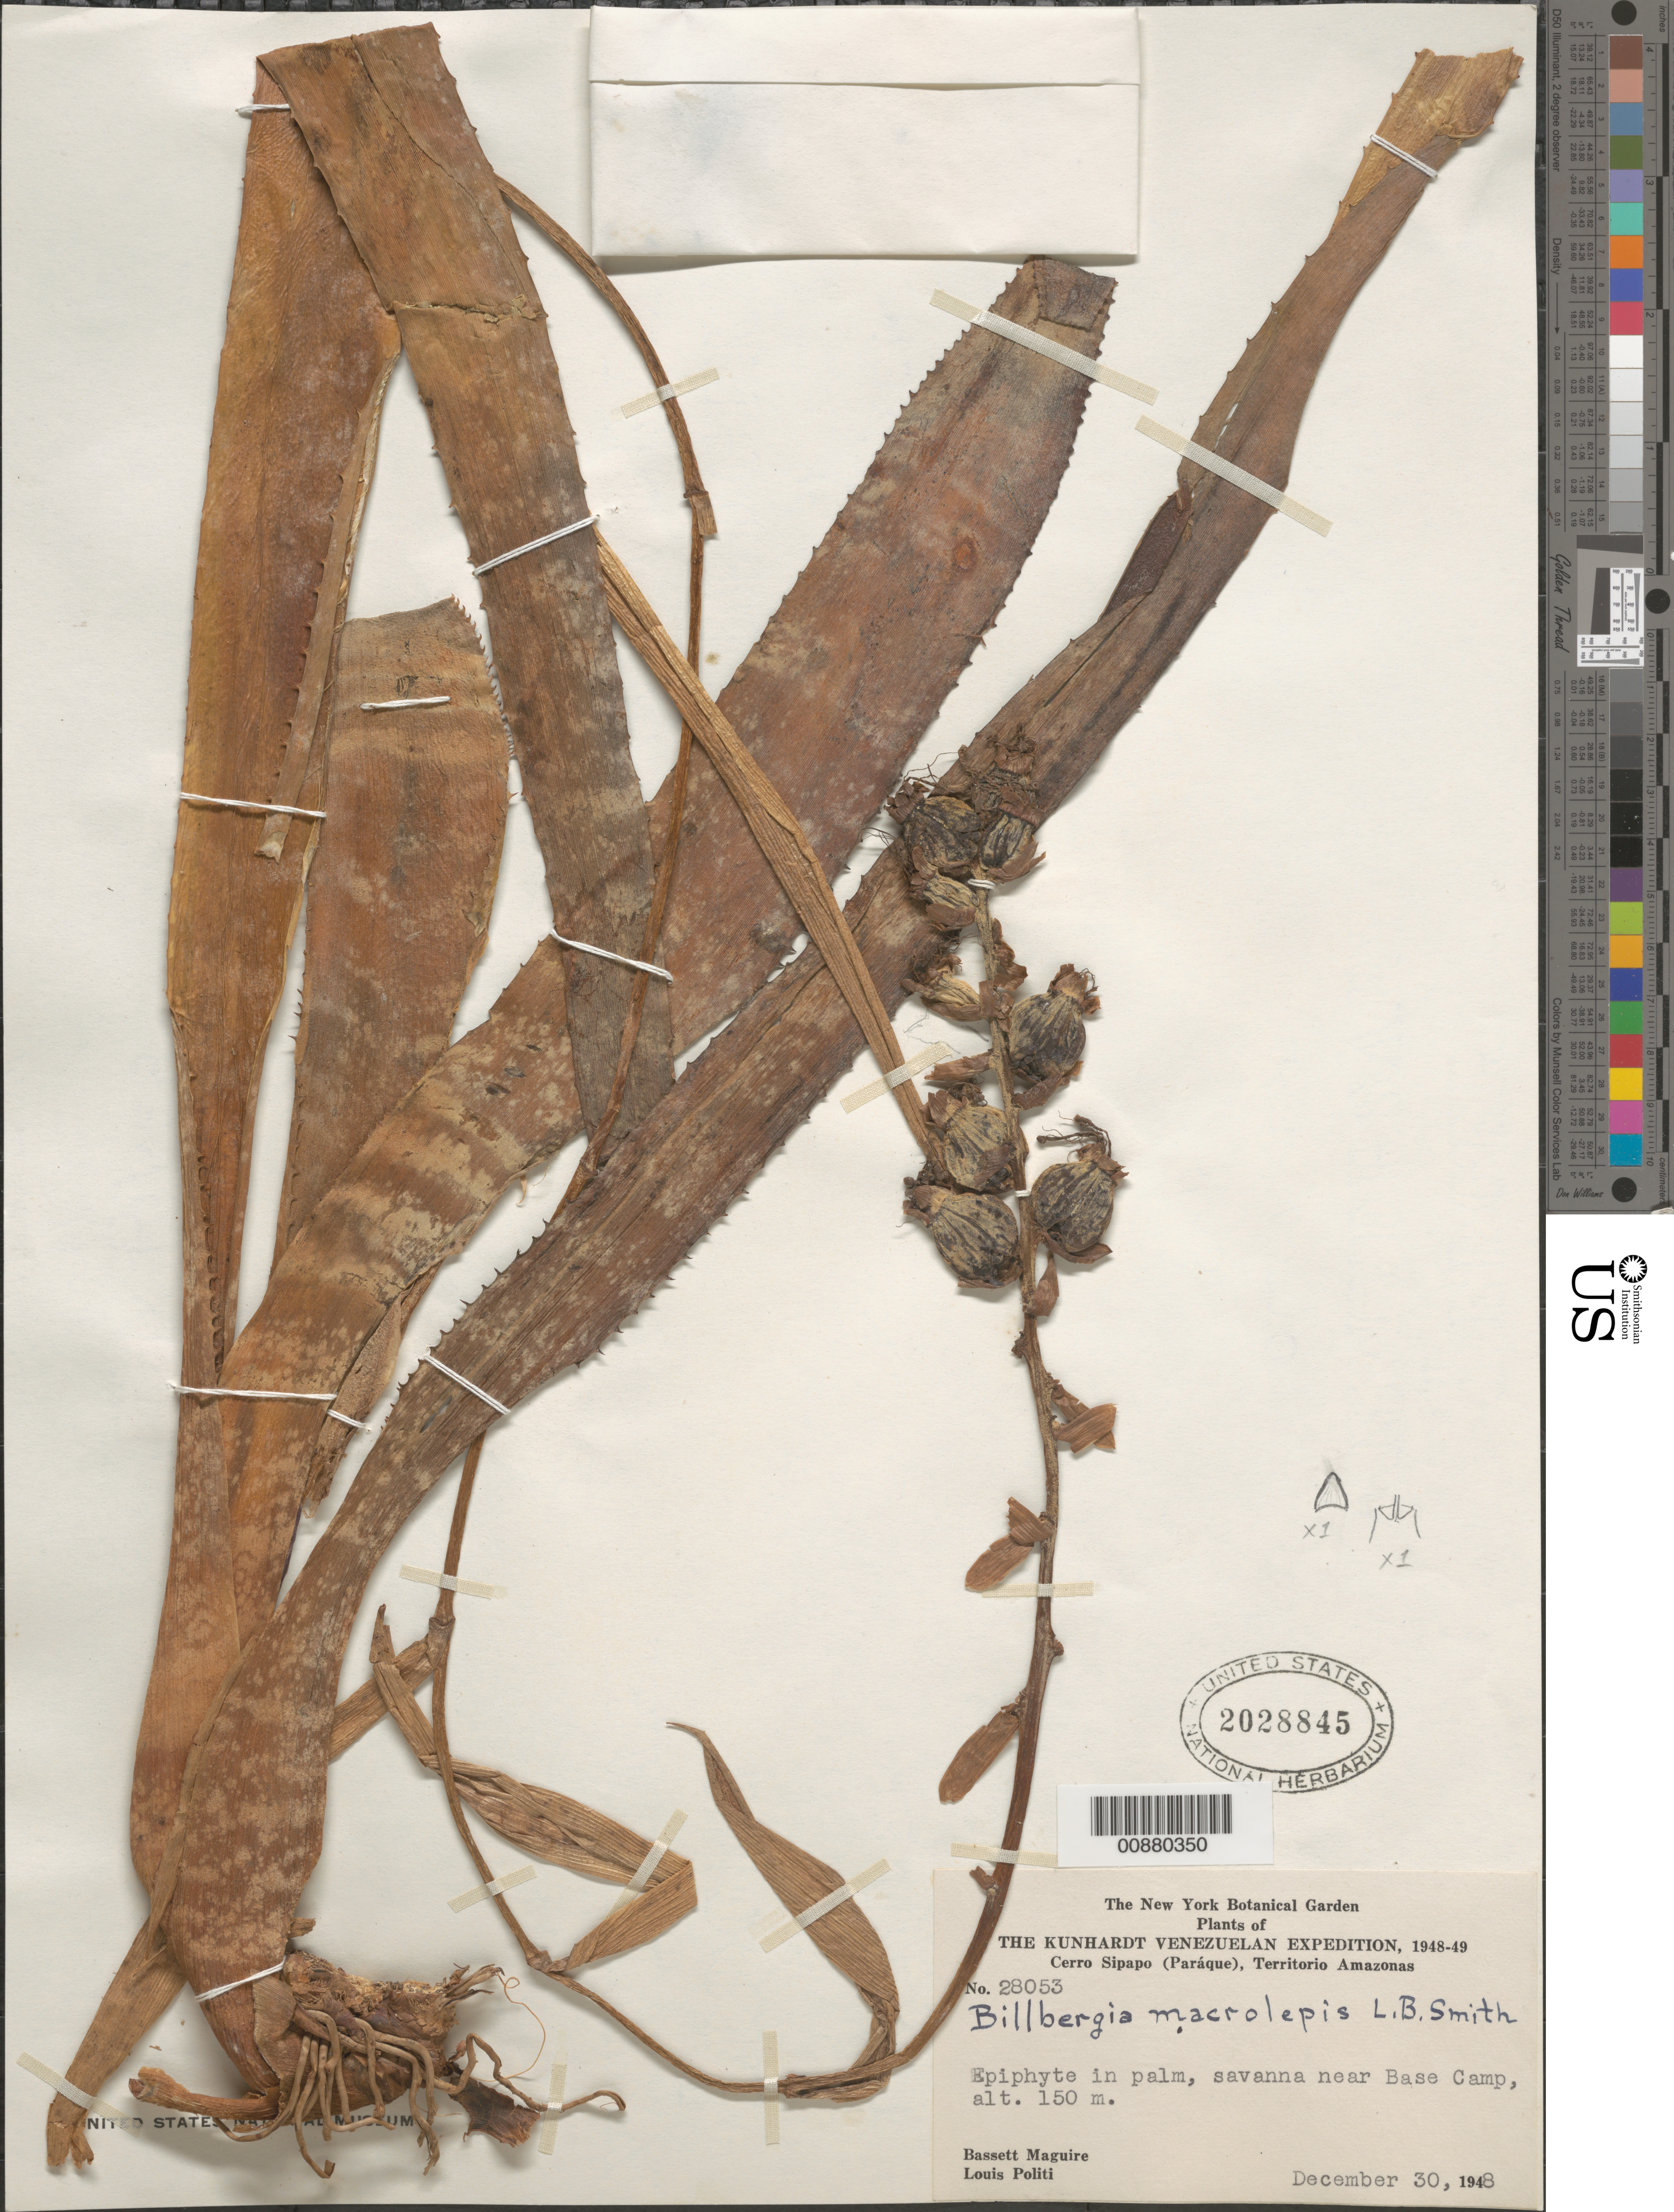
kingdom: Plantae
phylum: Tracheophyta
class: Liliopsida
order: Poales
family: Bromeliaceae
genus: Billbergia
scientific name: Billbergia macrolepis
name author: L.B. Sm.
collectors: B. Maguire & L. Politi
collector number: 28053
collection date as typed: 30-Dec-48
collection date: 1948-12-30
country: Venezuela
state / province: Amazonas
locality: Cerro Sipapo (Paráque), Base Camp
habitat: In palm, savanna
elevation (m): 150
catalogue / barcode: US 2028845